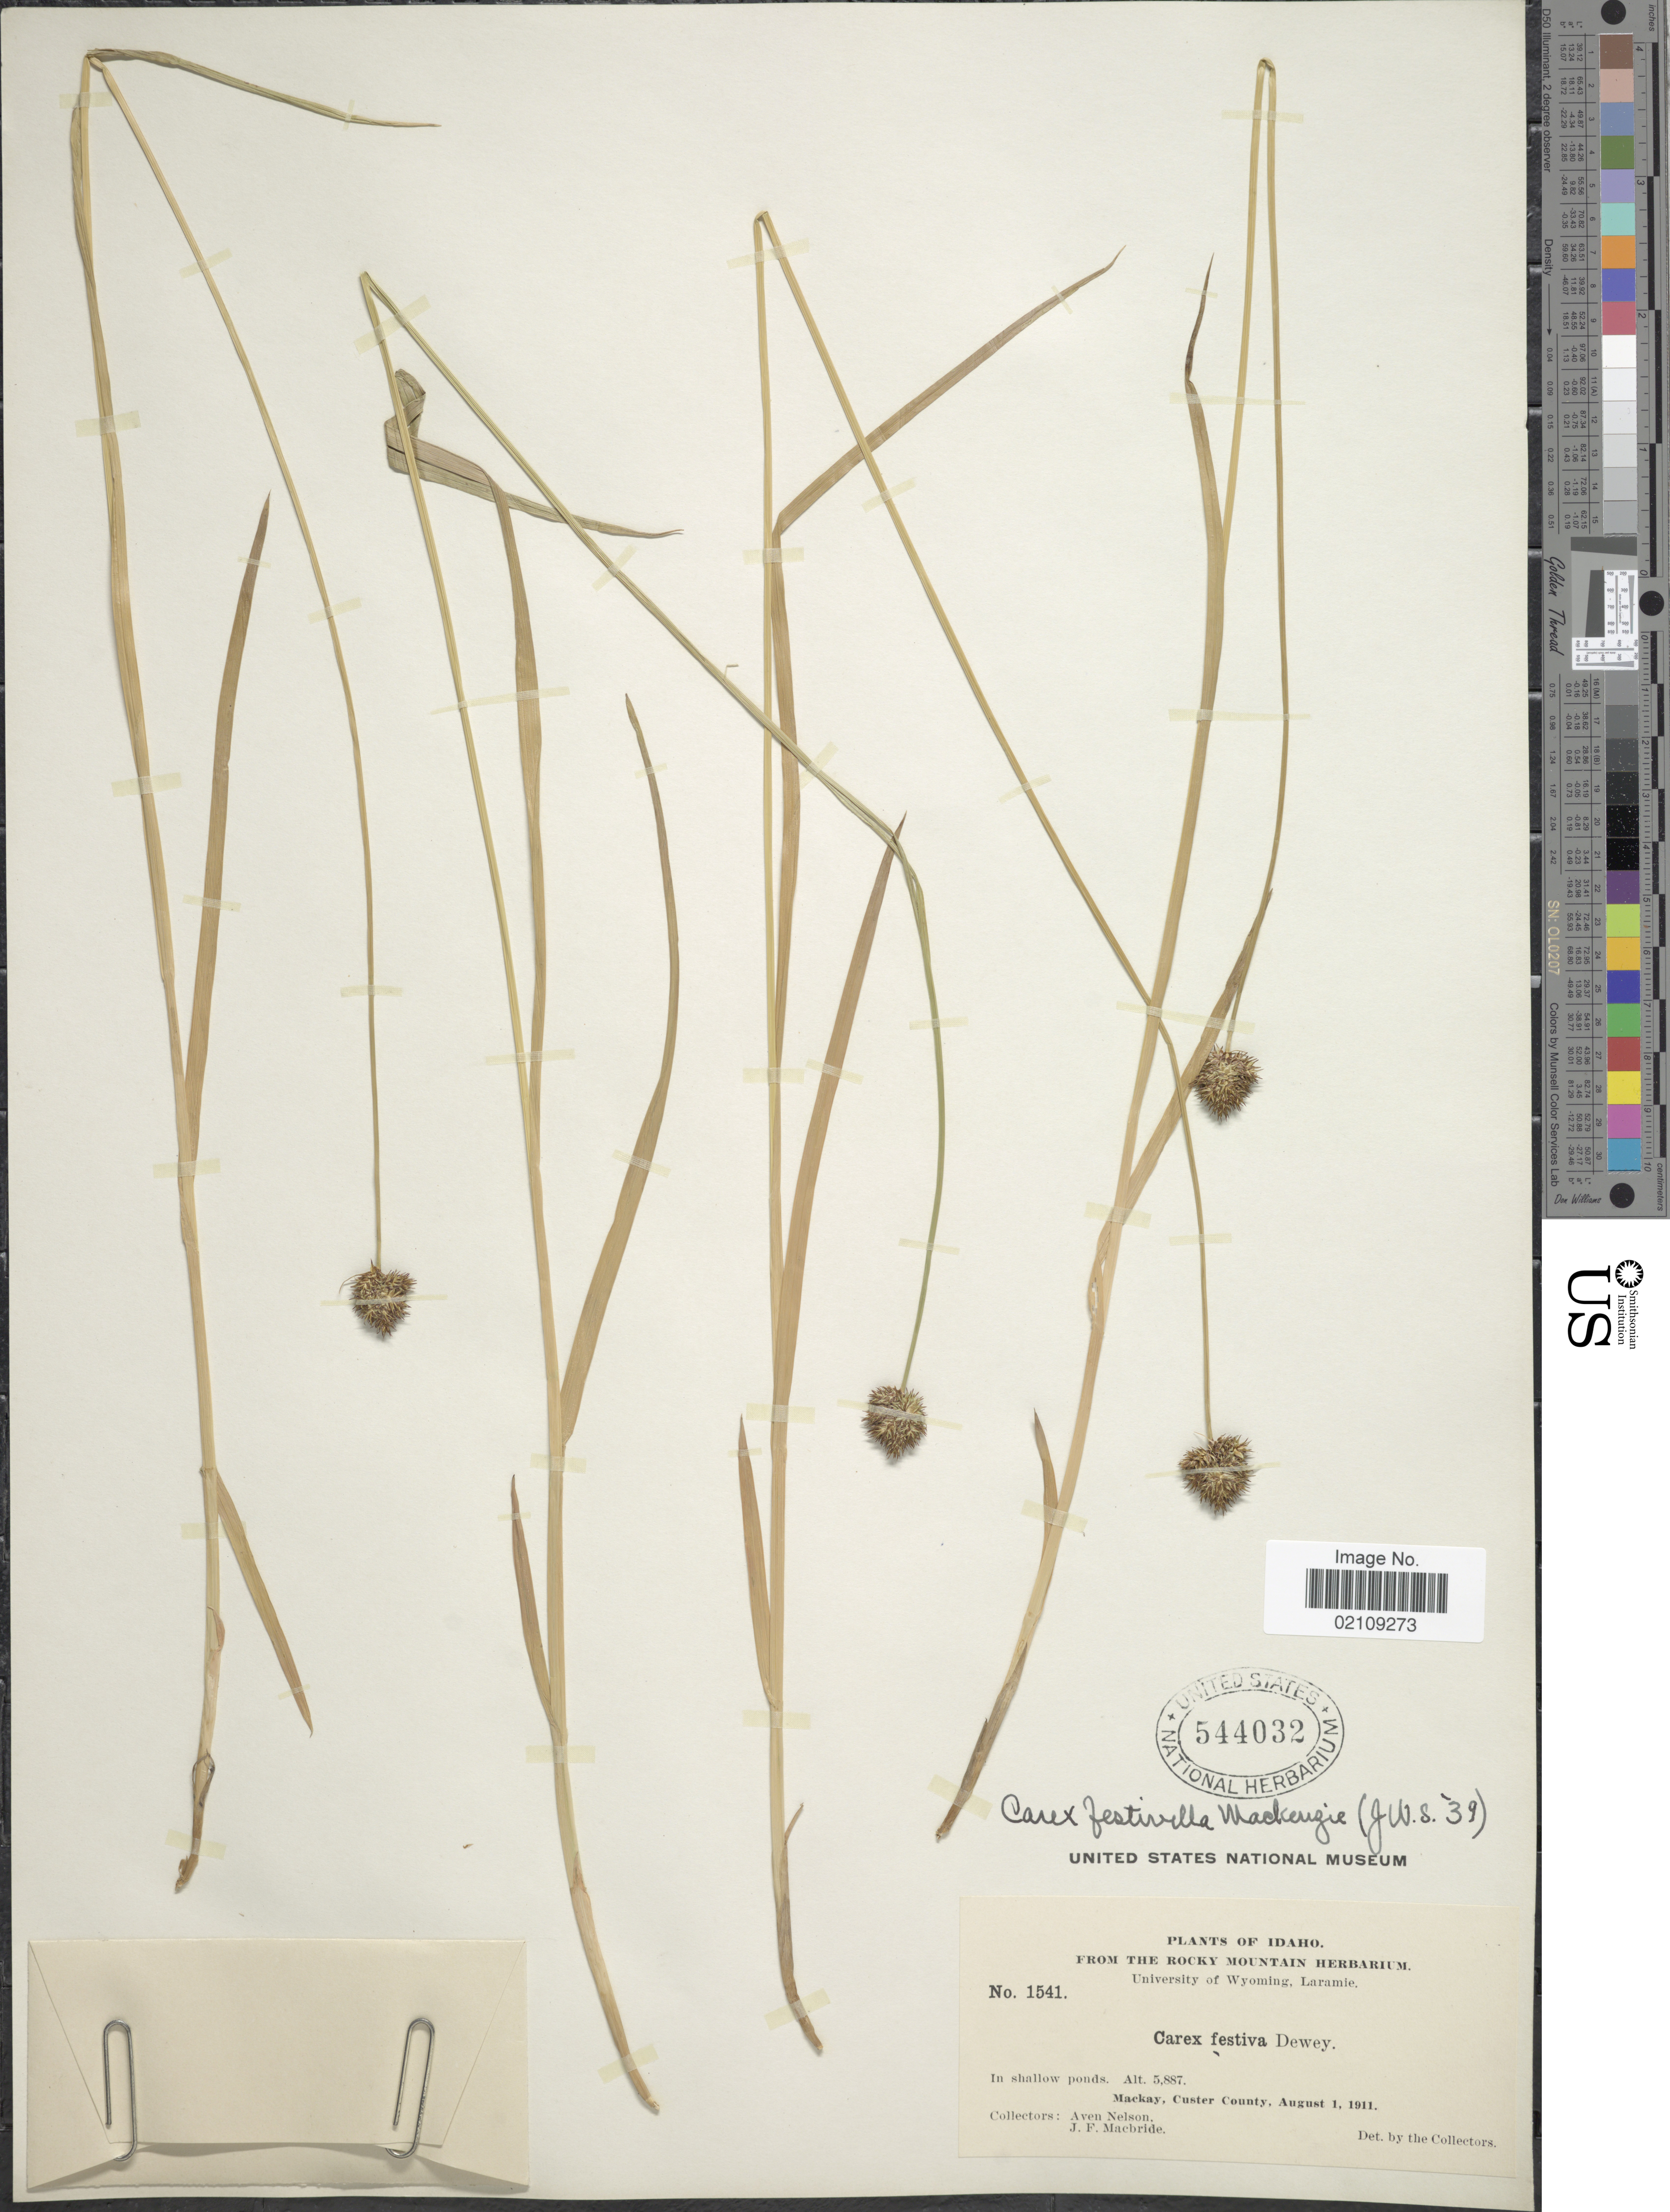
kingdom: Plantae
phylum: Tracheophyta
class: Liliopsida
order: Poales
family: Cyperaceae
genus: Carex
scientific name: Carex microptera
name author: Mack.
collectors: A. Nelson & J. F. Macbride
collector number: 1541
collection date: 1911-08-01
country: United States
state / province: Idaho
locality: In shallow ponds. Mackay, Custer County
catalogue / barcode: US 544032